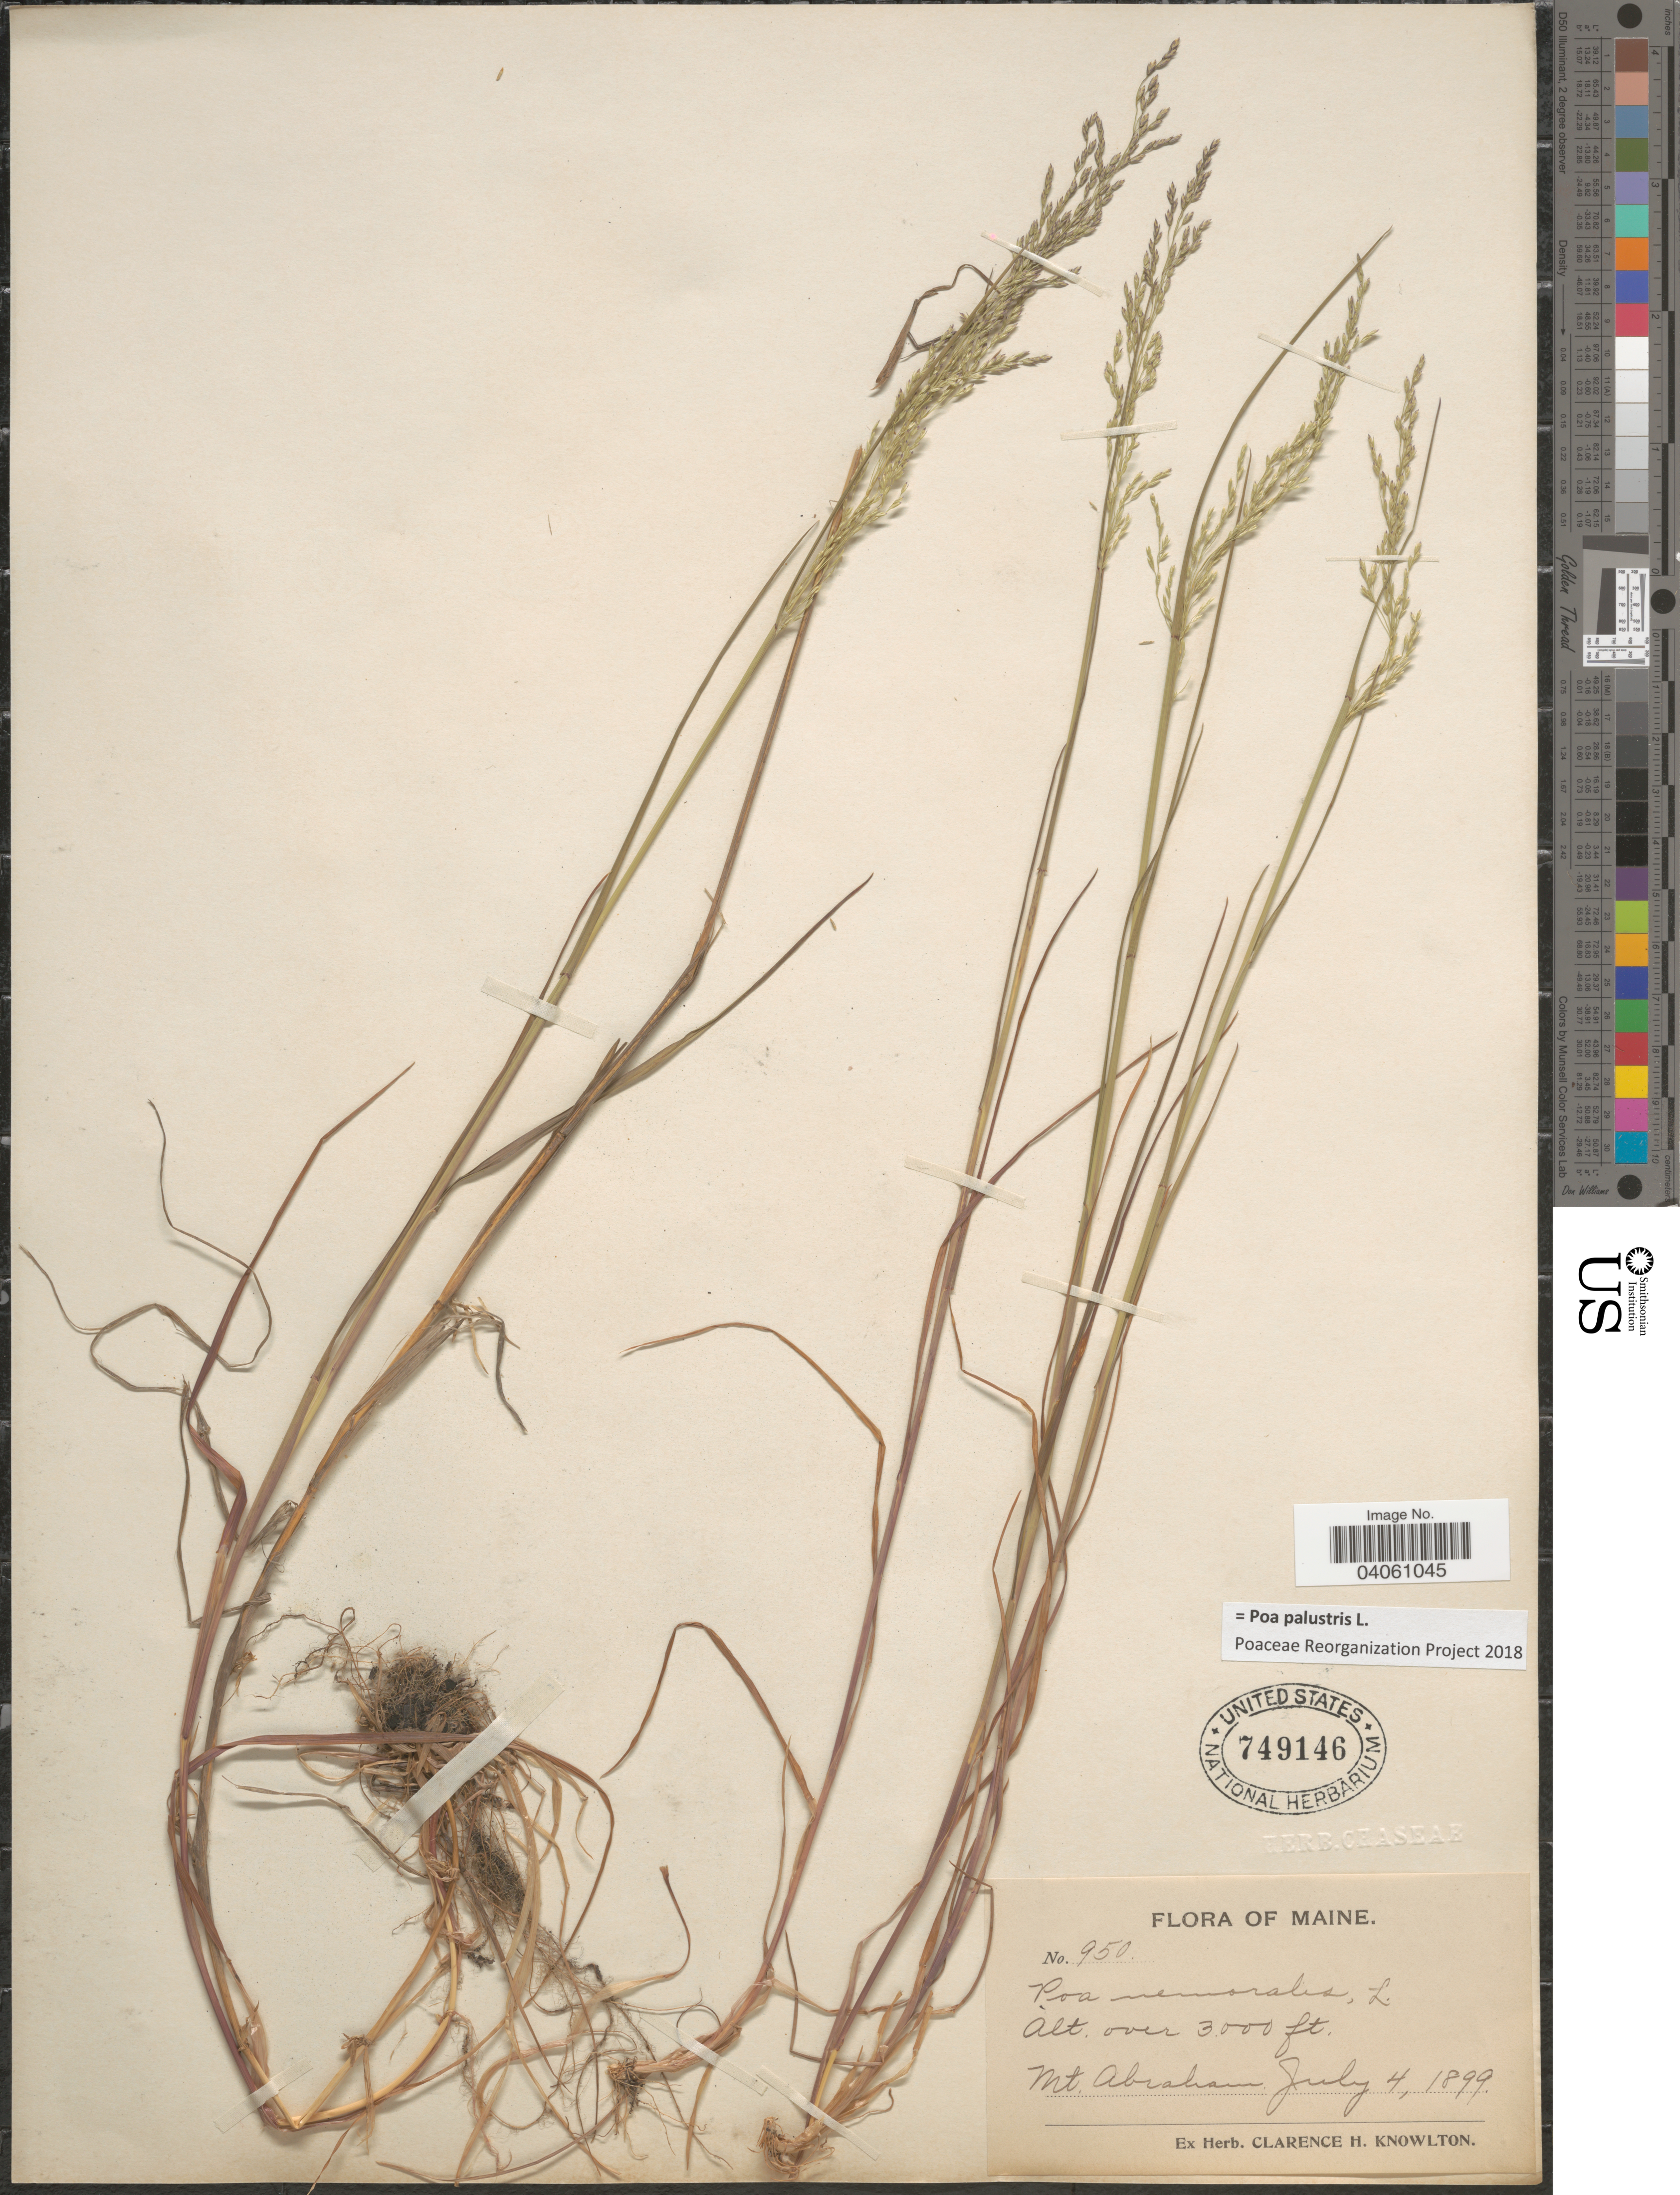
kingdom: Plantae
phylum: Tracheophyta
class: Liliopsida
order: Poales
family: Poaceae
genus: Poa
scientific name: Poa palustris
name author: L.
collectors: C. H. Knowlton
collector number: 950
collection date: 1899-07-04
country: United States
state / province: Maine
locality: Mt. Abraham.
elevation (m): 914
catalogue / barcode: US 749146